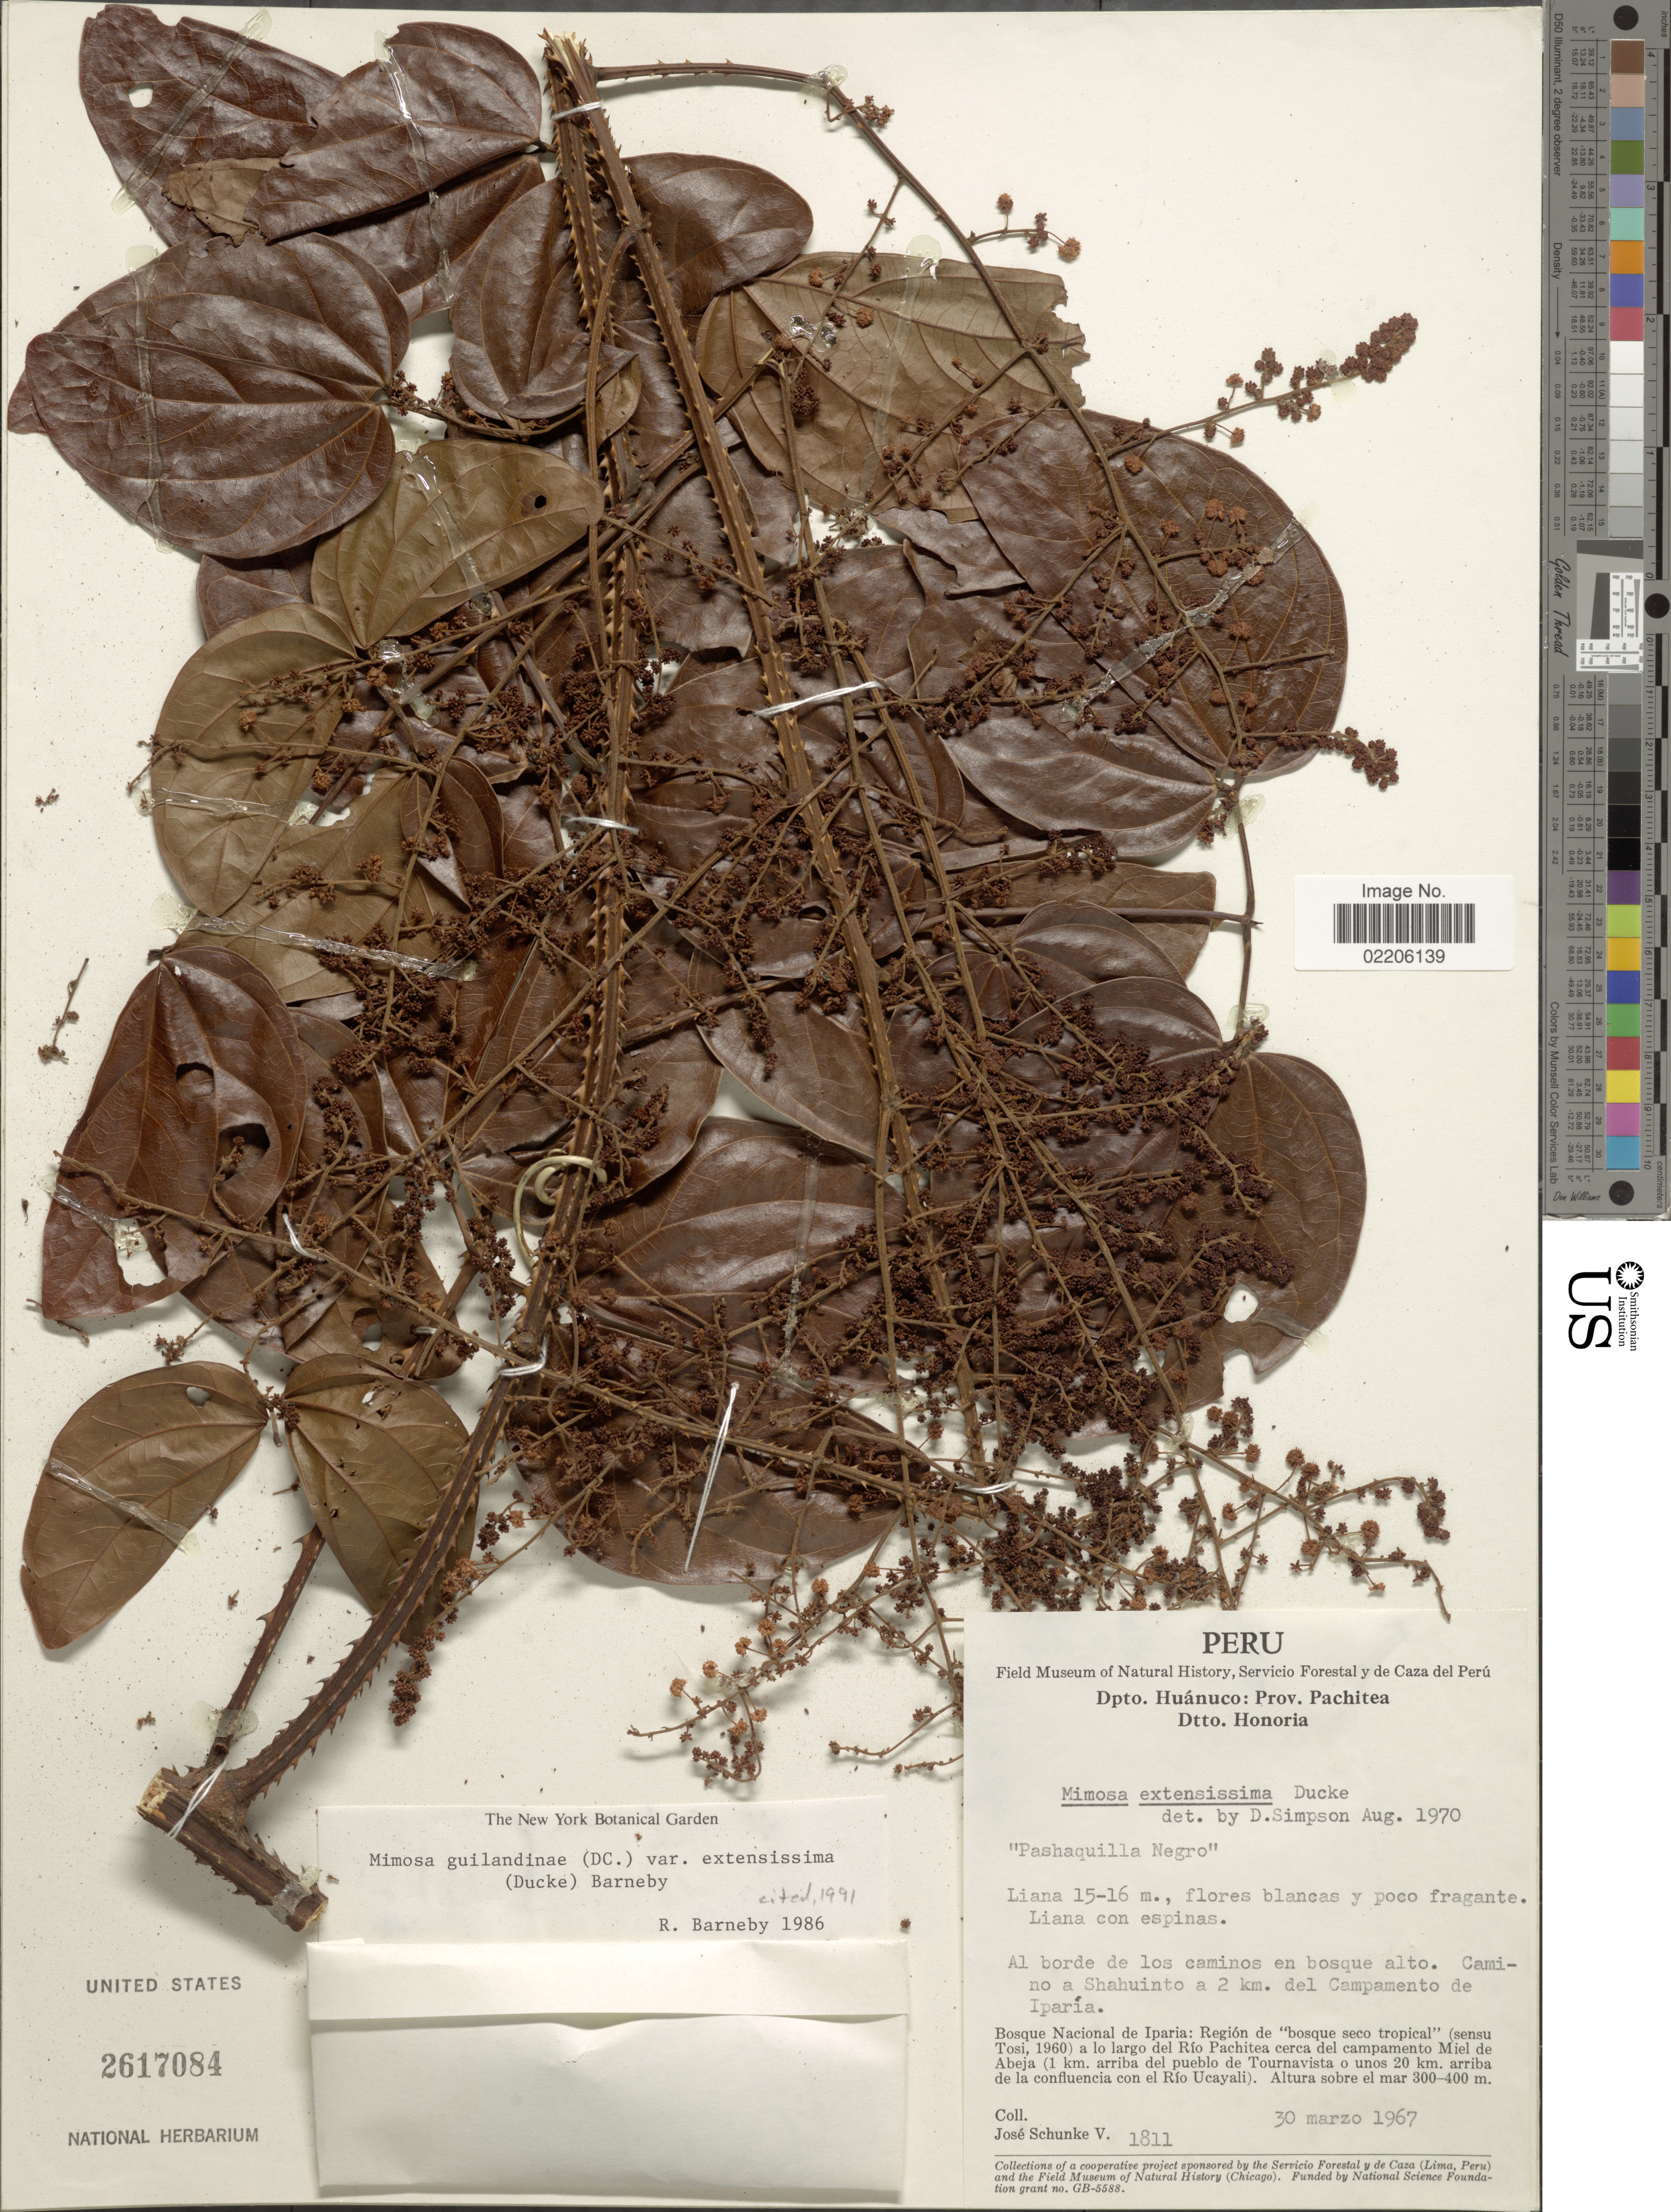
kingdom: Plantae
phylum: Tracheophyta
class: Magnoliopsida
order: Fabales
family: Fabaceae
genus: Mimosa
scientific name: Mimosa guilandinae var. extensissima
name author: (Ducke) Barneby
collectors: J. Schunke Vigo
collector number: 1811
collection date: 1967-03-30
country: Peru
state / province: Huánuco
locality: Prov. Pachita. Dtto. Honoria. Al borde de los caminos en bosque alto. Camino a Shahuinto a 2 km. del Campamento de Iparia. Bosque Nacional de Iparia: Region de "bosque seco tropical" a lo largo del Rio Pachitea cerca del campamento Miel de Abeja (1km. arriba del pueblo de Tournavista a unos 20 km. ariba de la confluencia con el Rio Ucayali)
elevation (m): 300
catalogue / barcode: US 2617084